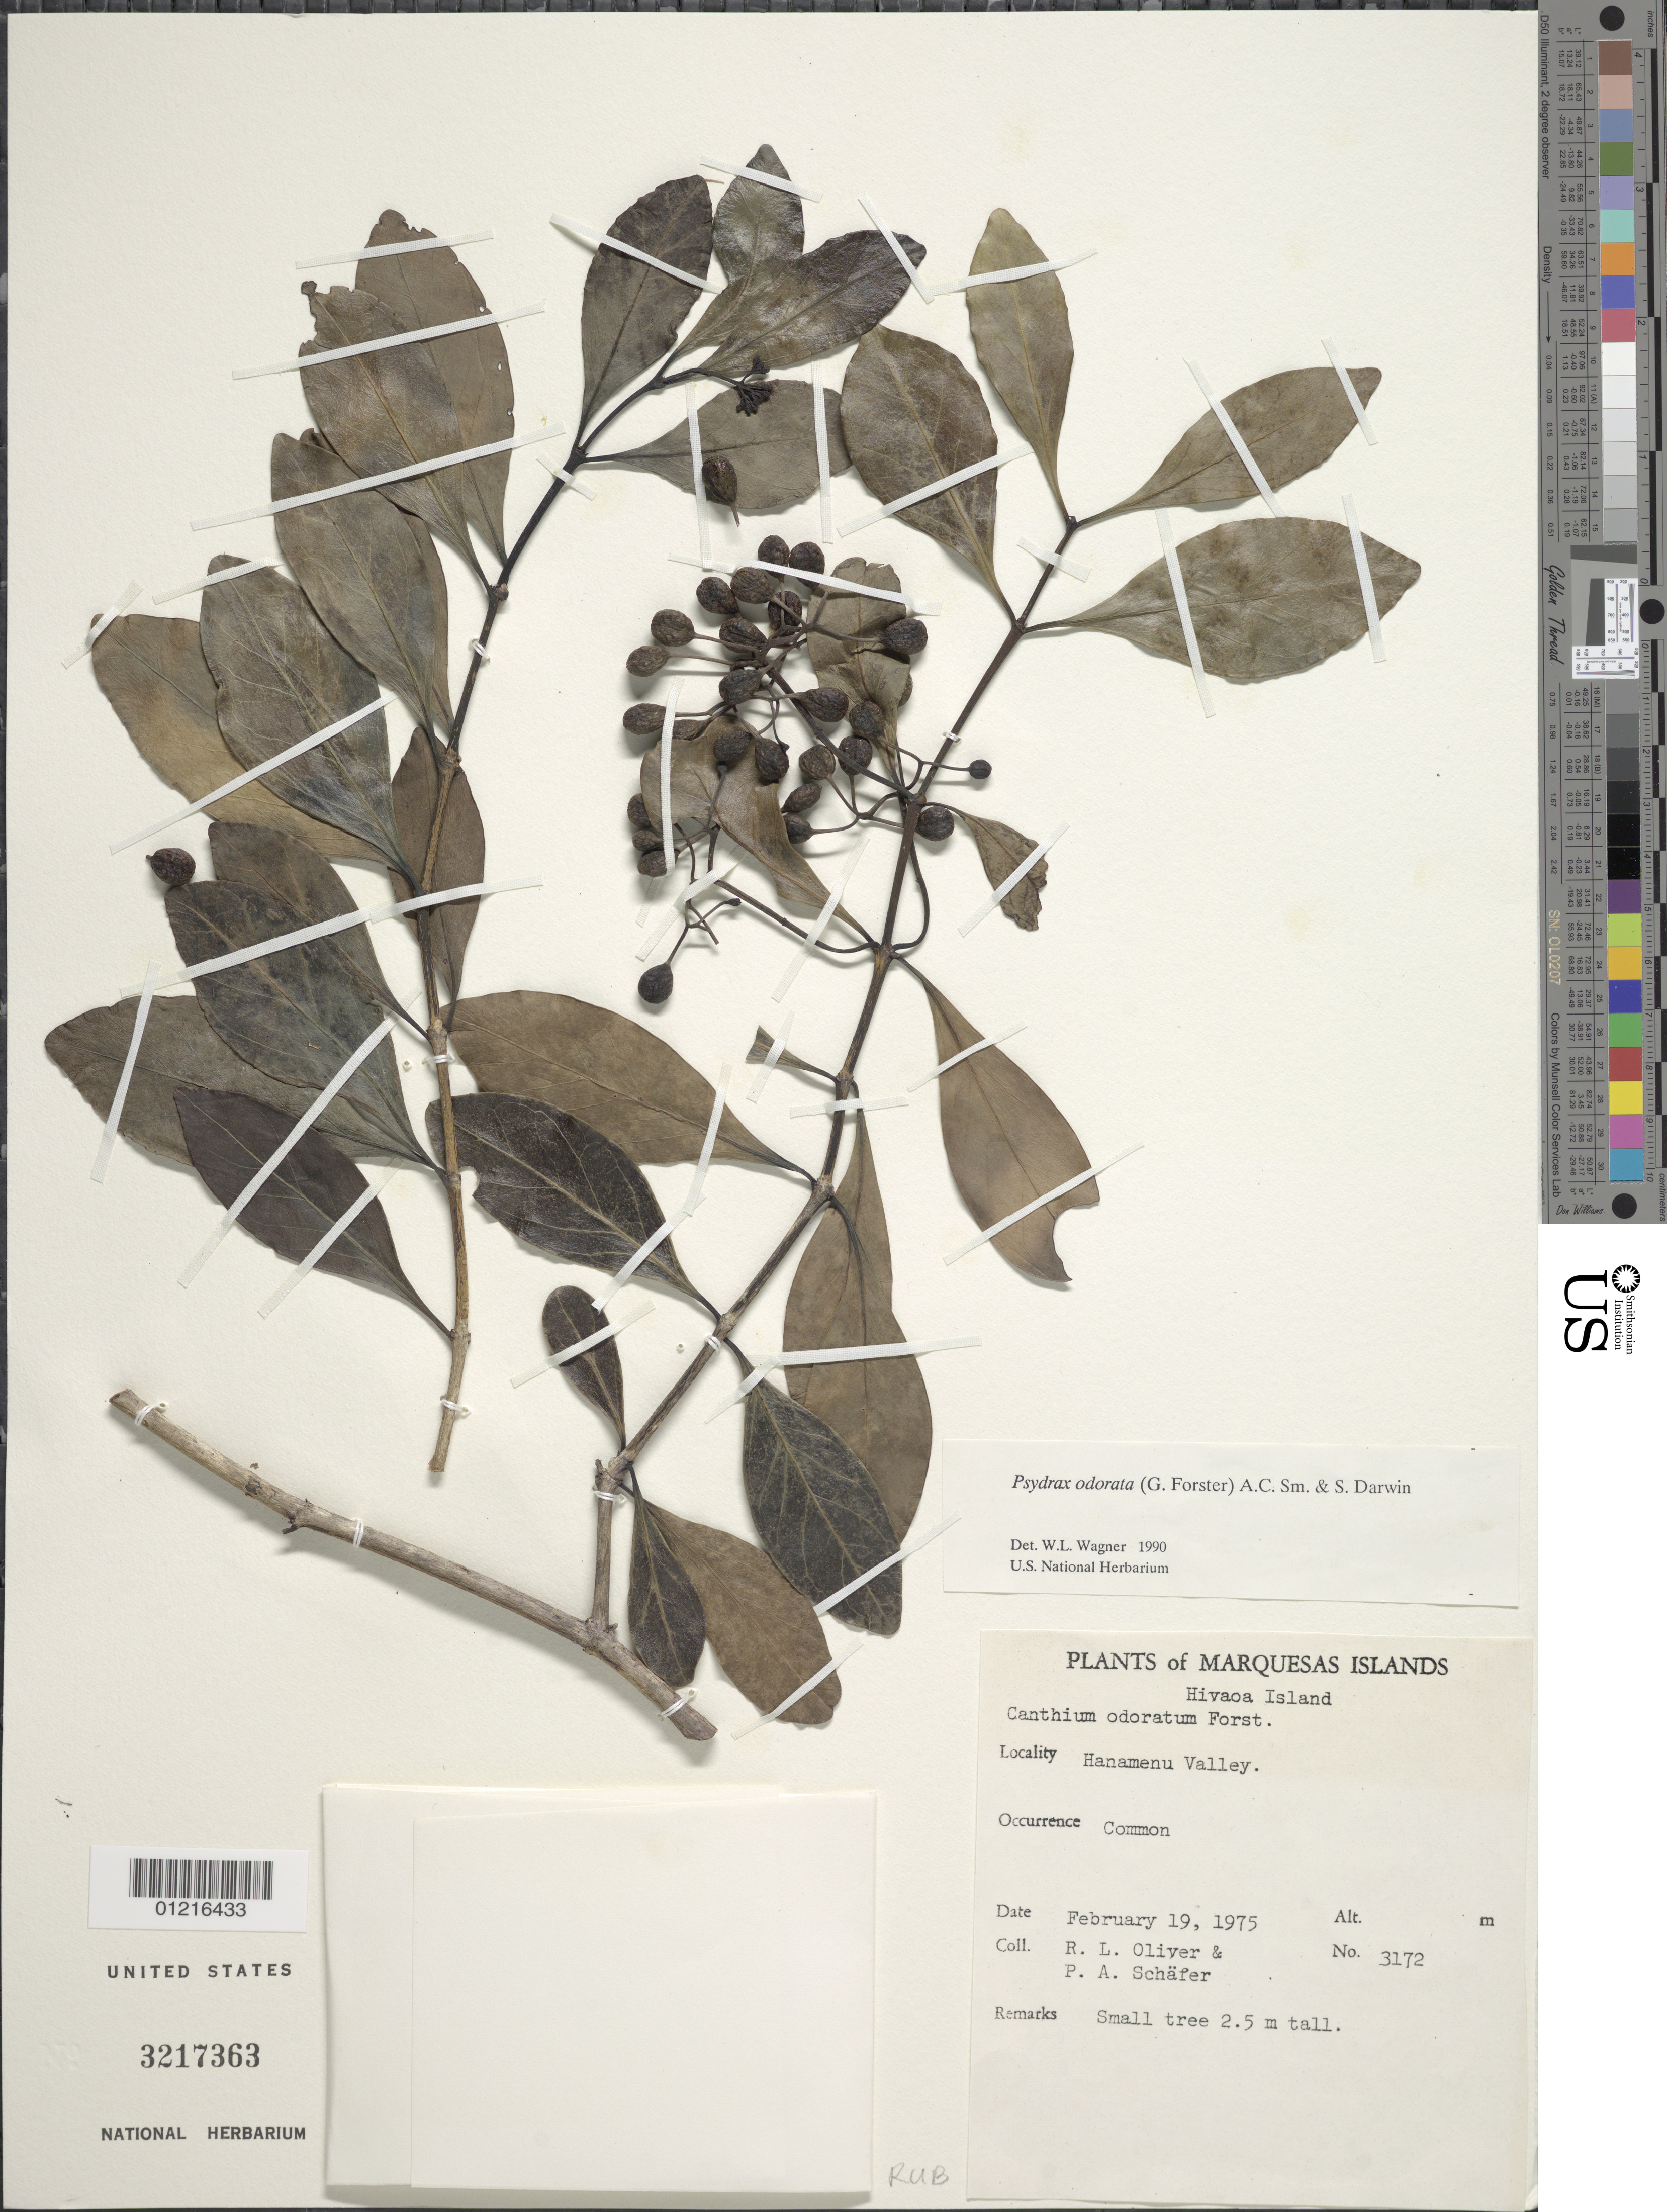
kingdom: Plantae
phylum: Tracheophyta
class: Magnoliopsida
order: Gentianales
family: Rubiaceae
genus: Psydrax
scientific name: Psydrax odorata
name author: (G. Forst.) A.C. Sm. & S.P. Darwin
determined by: Wagner, W. L., (BOT), Smithsonian Institution - National Museum of Natural History (UNITED STATES)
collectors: R. L. Oliver & P. A. Schäfer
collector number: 3172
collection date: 1975-02-19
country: French Polynesia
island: Hiva Oa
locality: Hanamenu Valley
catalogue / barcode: US 3217363